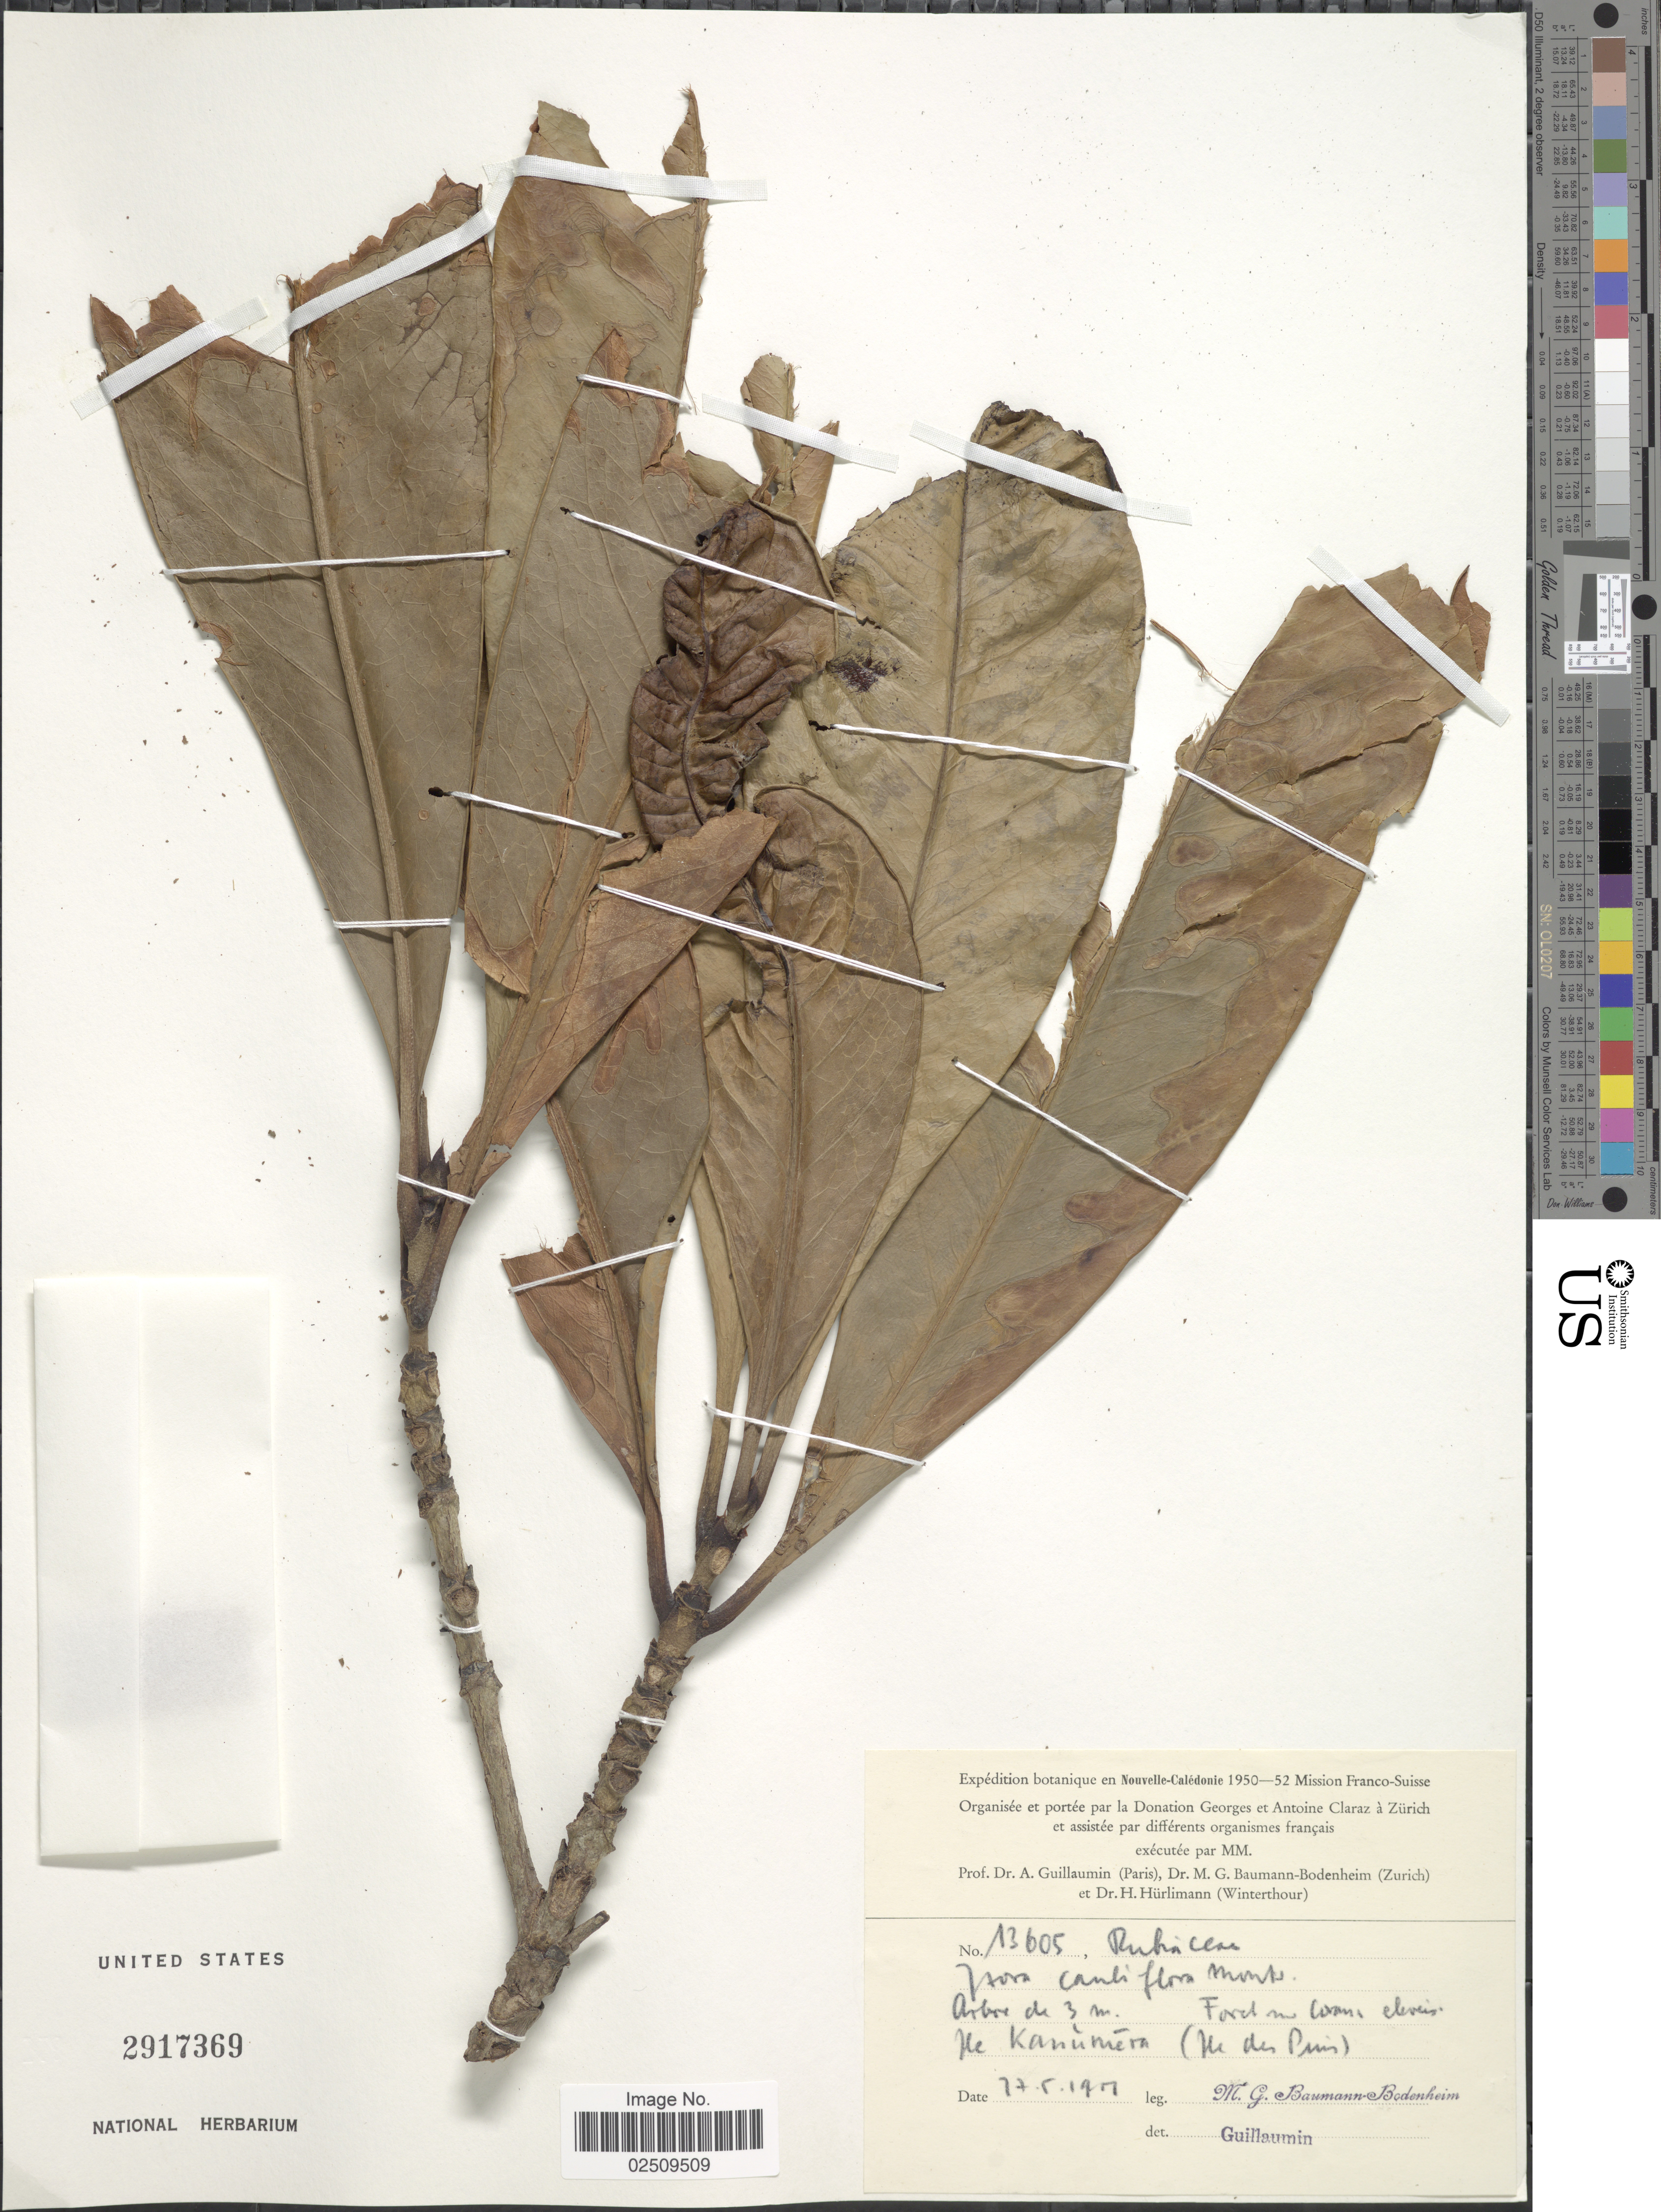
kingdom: Plantae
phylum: Tracheophyta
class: Magnoliopsida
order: Gentianales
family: Rubiaceae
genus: Ixora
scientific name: Ixora cauliflora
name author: Montrouz.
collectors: M. G. Baumann-Bodenheim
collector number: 13605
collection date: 1951-05-27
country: New Caledonia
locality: Ile Ka[illegible text], (Ile des Pines), Forest [illegible text]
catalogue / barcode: US 2917369